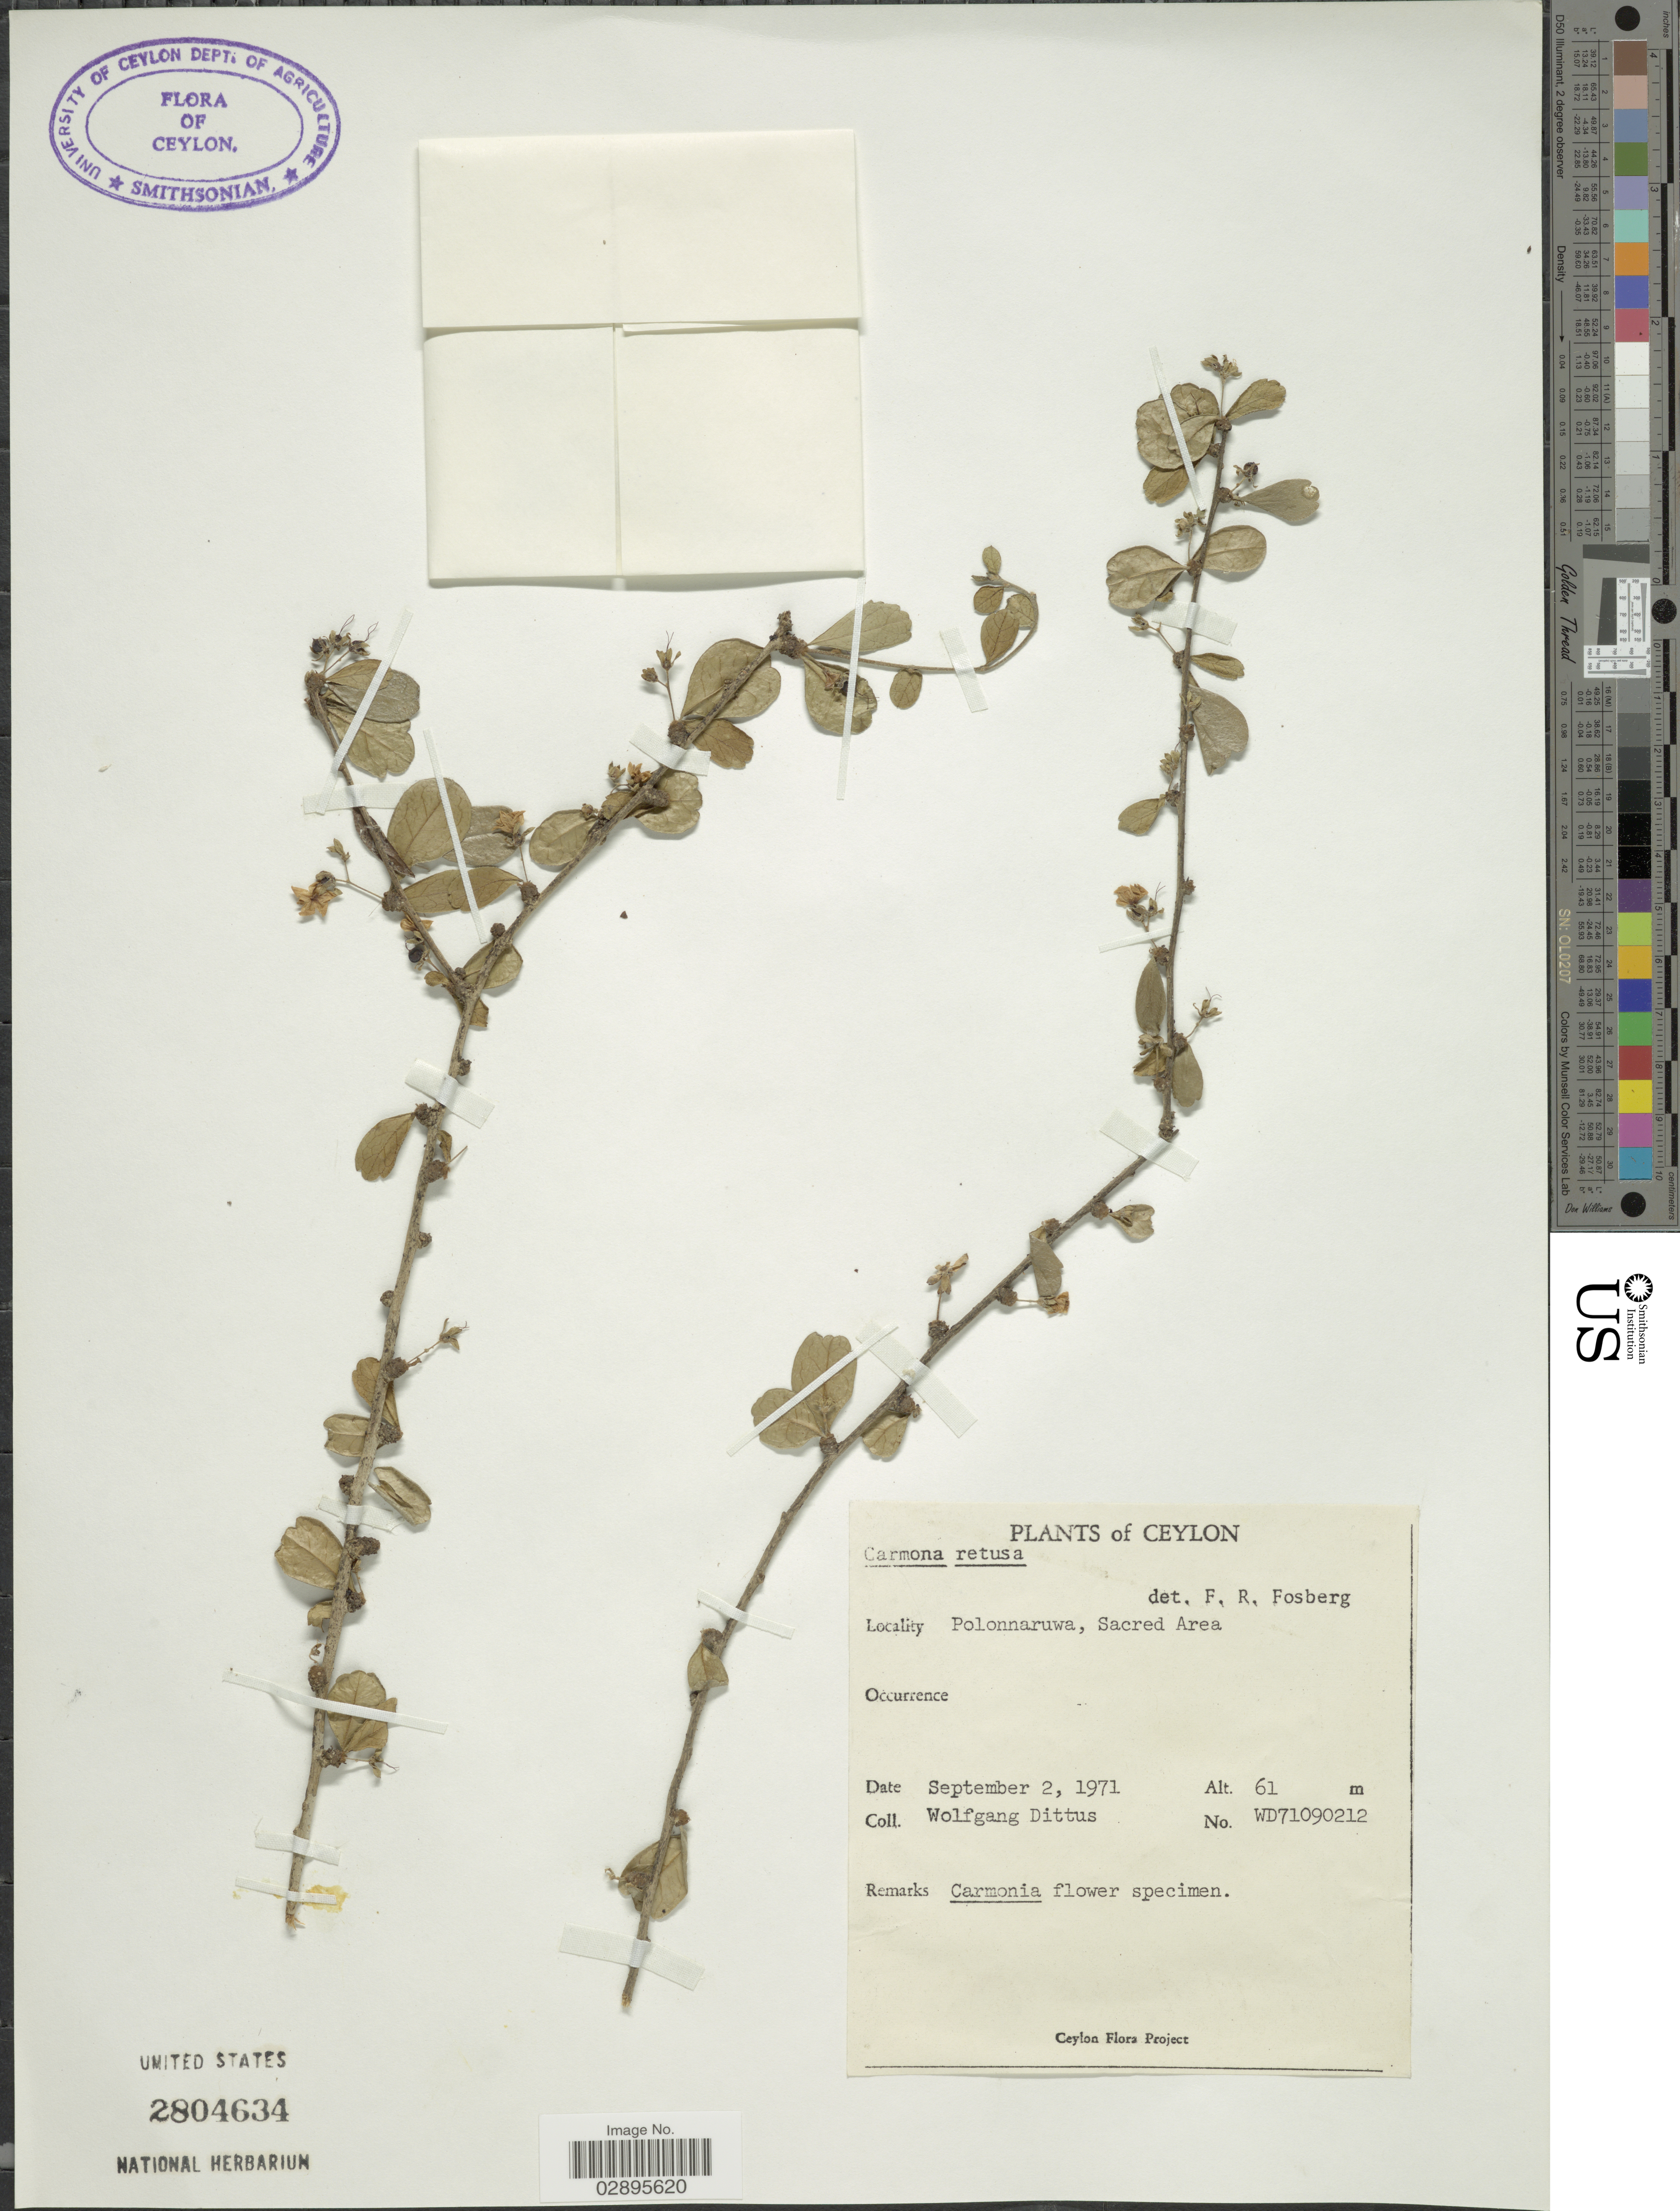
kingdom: Plantae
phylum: Tracheophyta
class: Magnoliopsida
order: Boraginales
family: Ehretiaceae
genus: Ehretia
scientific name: Ehretia microphylla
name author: Lam.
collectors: W. Dittus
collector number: WD71090212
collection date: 1971-09-02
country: Sri Lanka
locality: Ceylon. Polonnaruwa, Sacred Area.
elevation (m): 61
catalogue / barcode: US 2804634